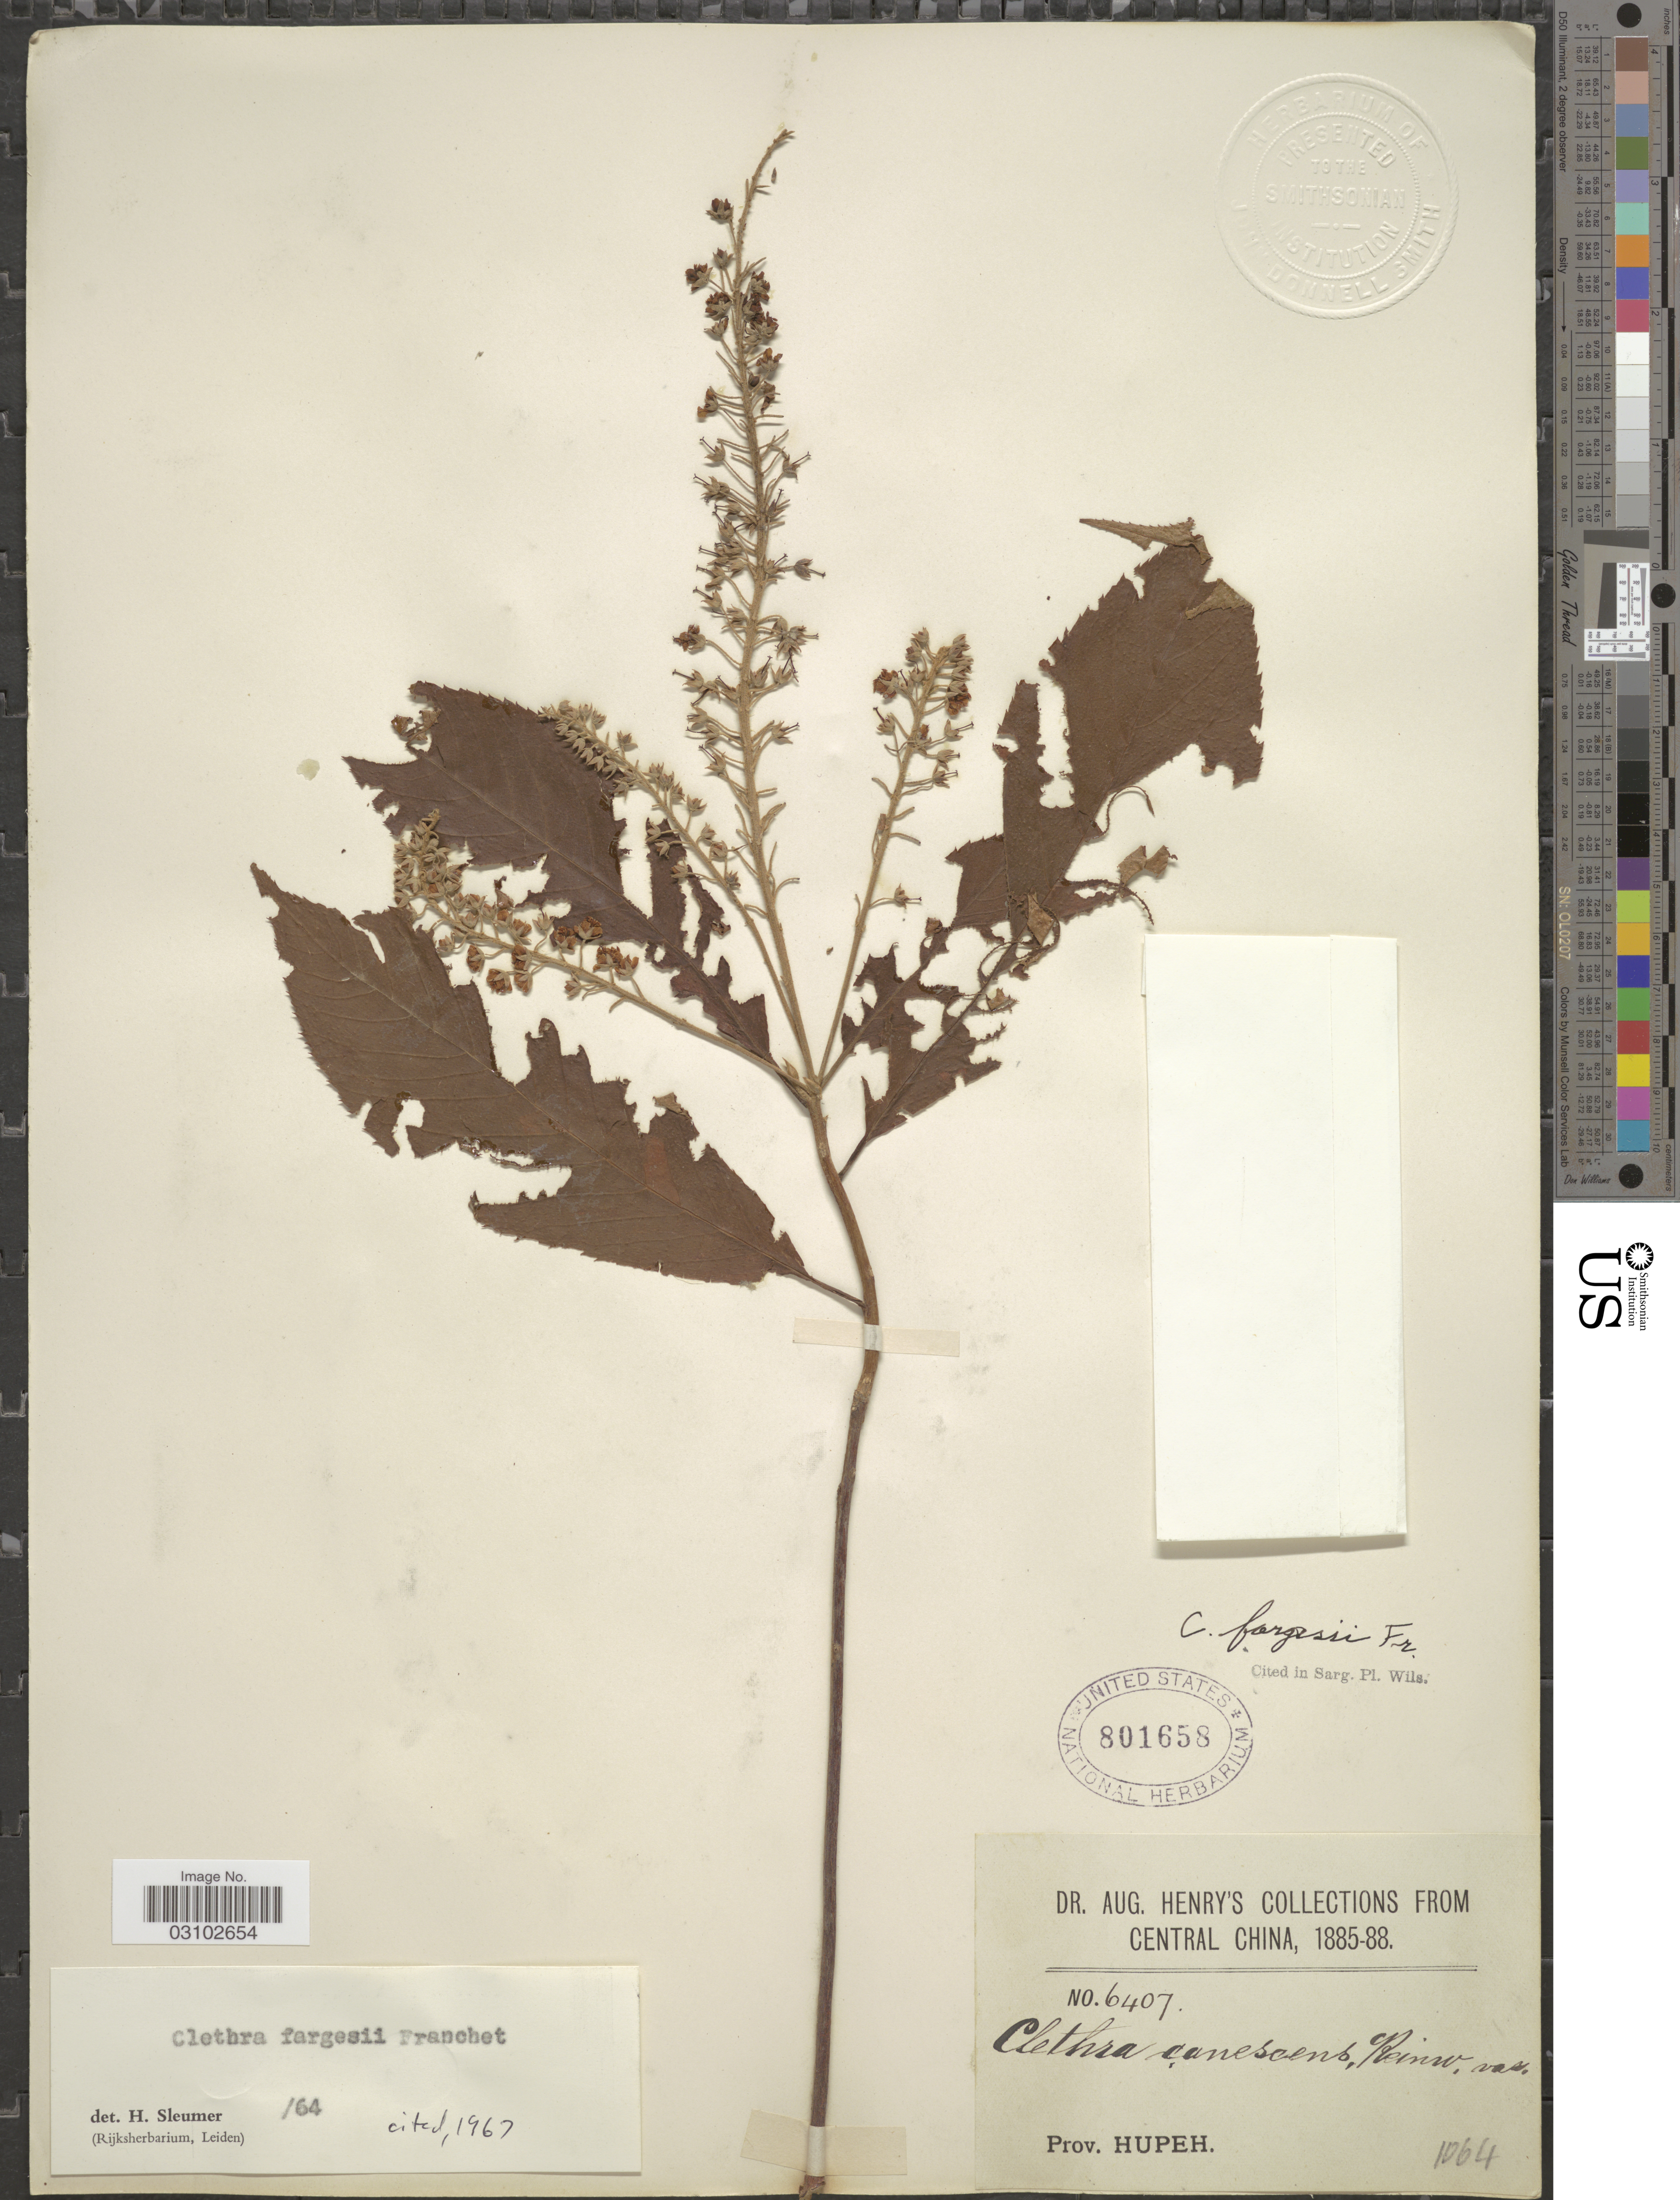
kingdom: Plantae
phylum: Tracheophyta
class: Magnoliopsida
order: Ericales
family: Clethraceae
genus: Clethra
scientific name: Clethra fargesii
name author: Franch.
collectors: A. Henry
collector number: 6407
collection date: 1885/1888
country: China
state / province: Hubei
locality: Central China. Prov. Hupeh.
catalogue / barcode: US 801658